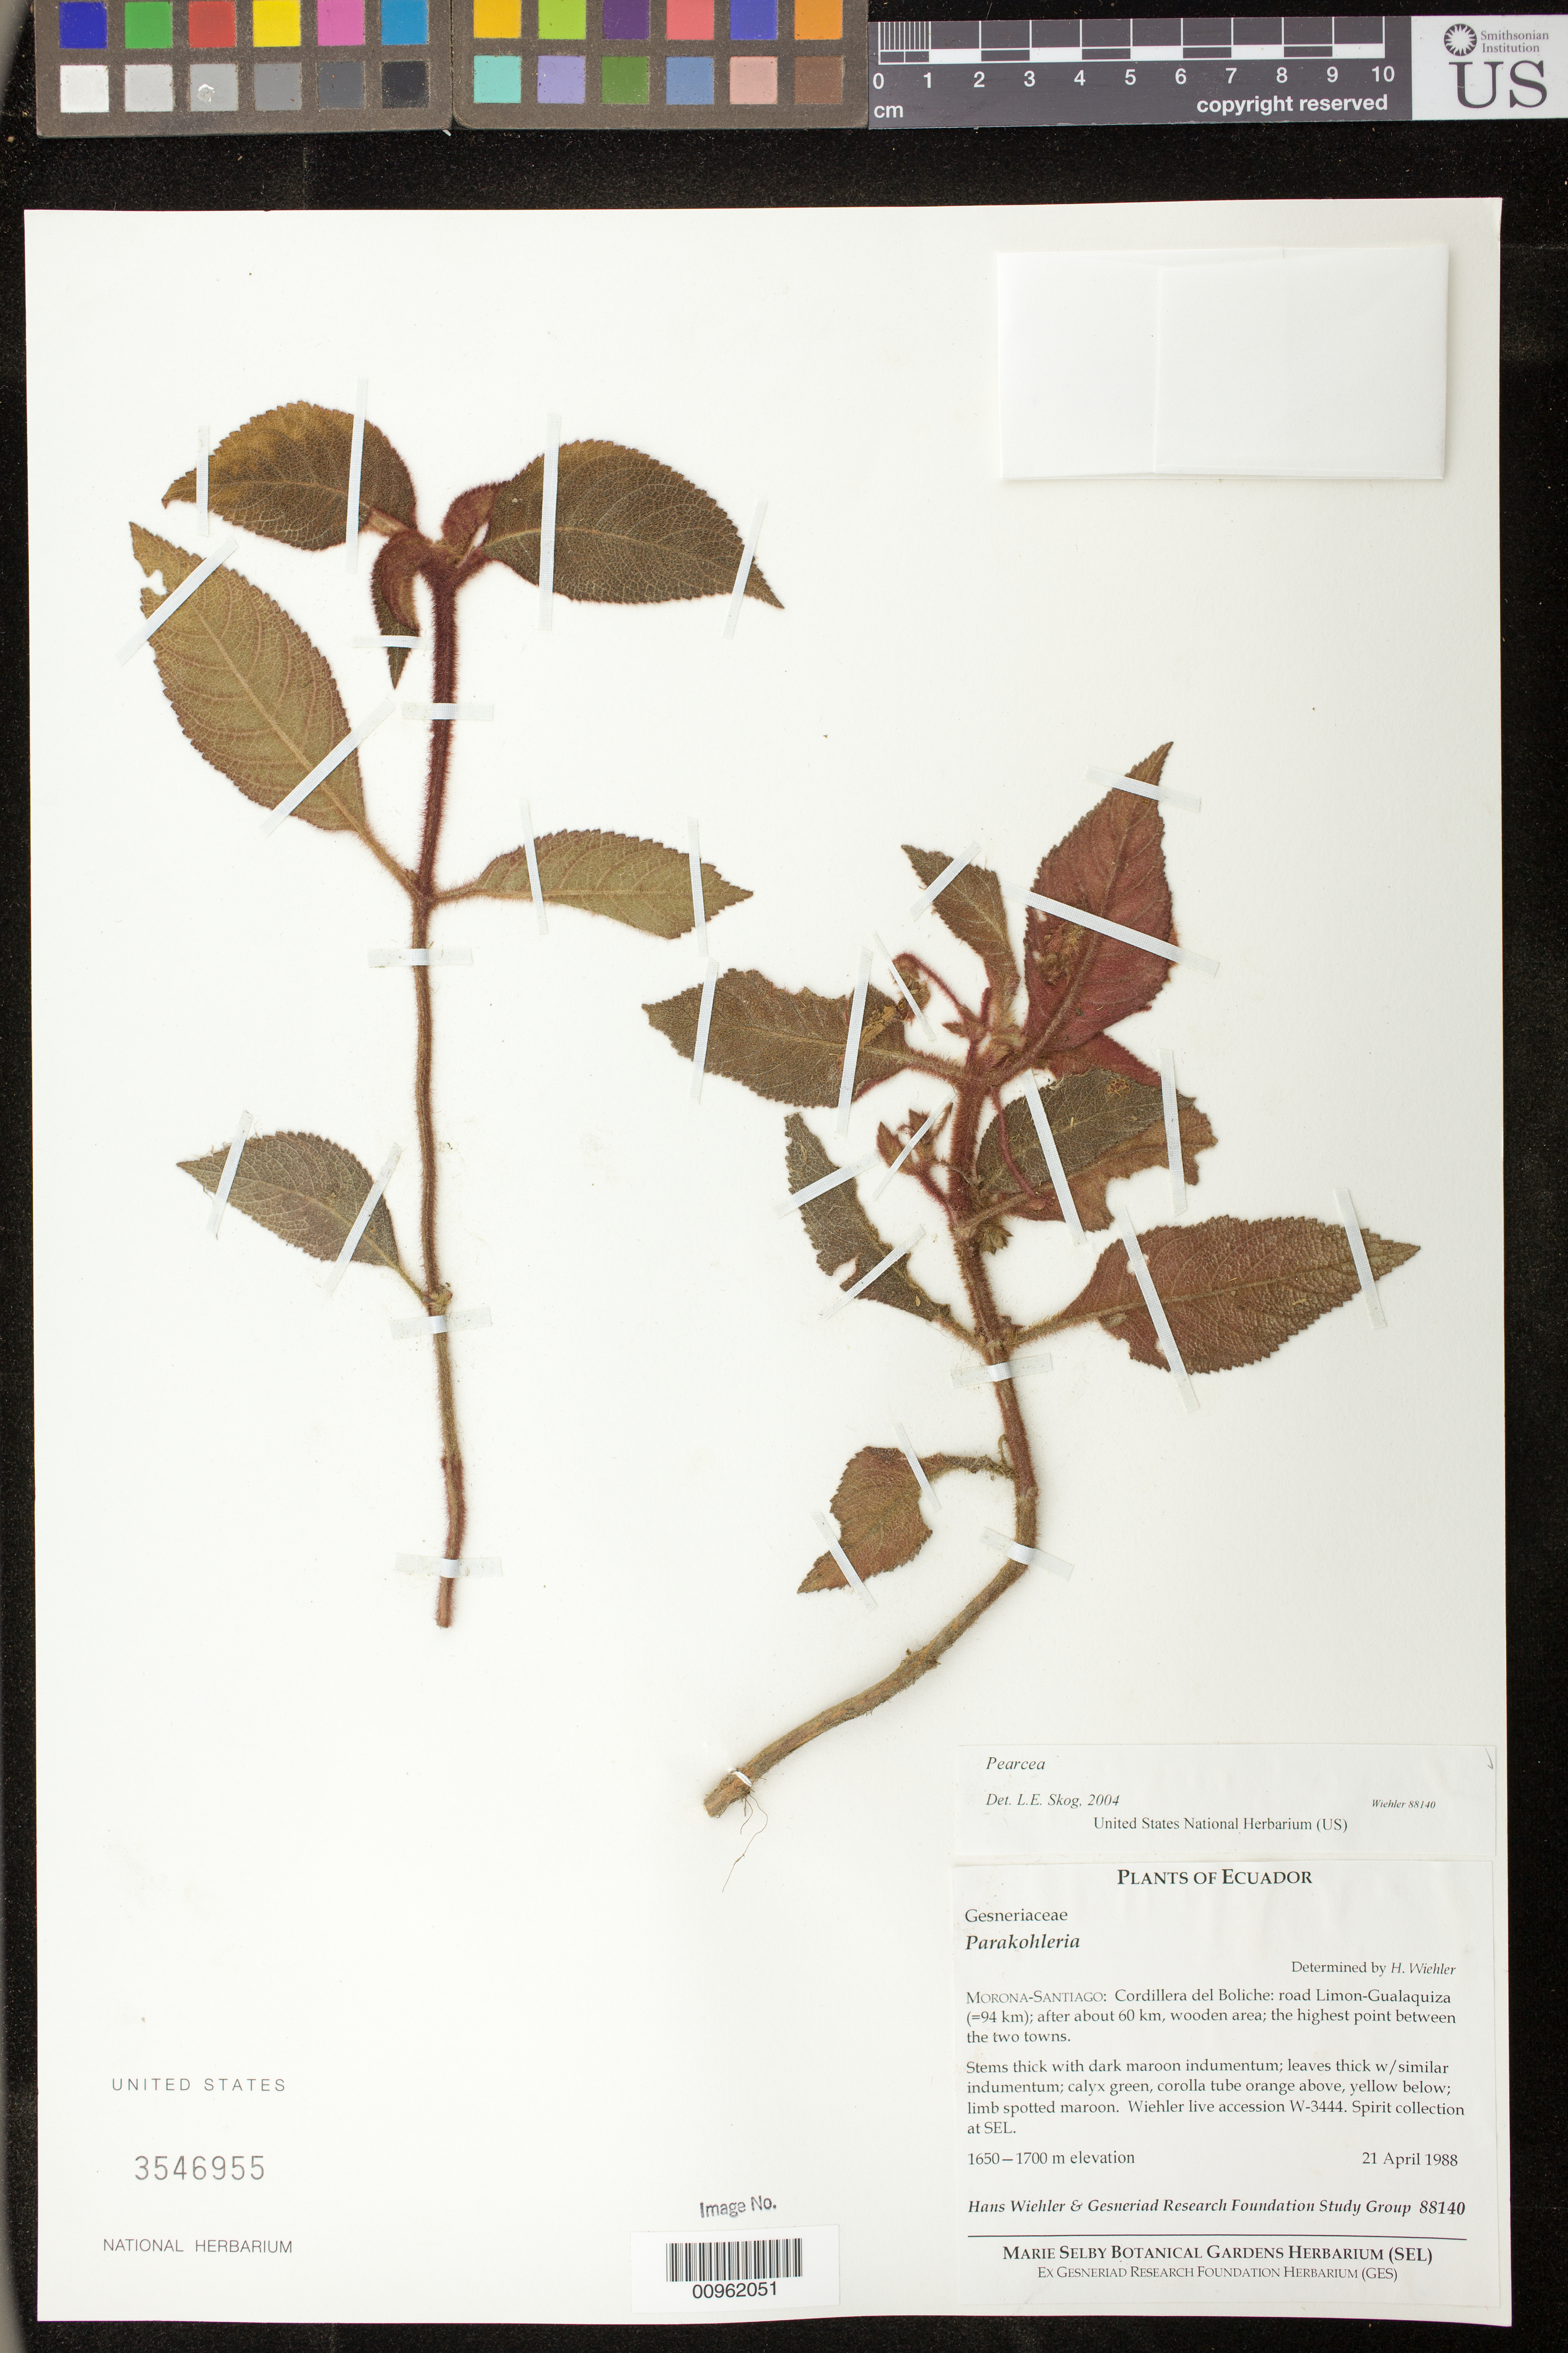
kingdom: Plantae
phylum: Tracheophyta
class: Magnoliopsida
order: Lamiales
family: Gesneriaceae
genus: Pearcea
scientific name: Pearcea sp.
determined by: Skog, Laurence E.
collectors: H. J. Wiehler & GRF Study Group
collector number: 88140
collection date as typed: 21 Apr 1988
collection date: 1988-04-21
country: Ecuador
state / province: Morona-Santiago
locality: Morona-Santiago: Cordillera del Boliche, road Limon-Gualaquiza (=94 km); after about 60 km, wooden area; the highest point between the two towns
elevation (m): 1650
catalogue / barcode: US 3546955